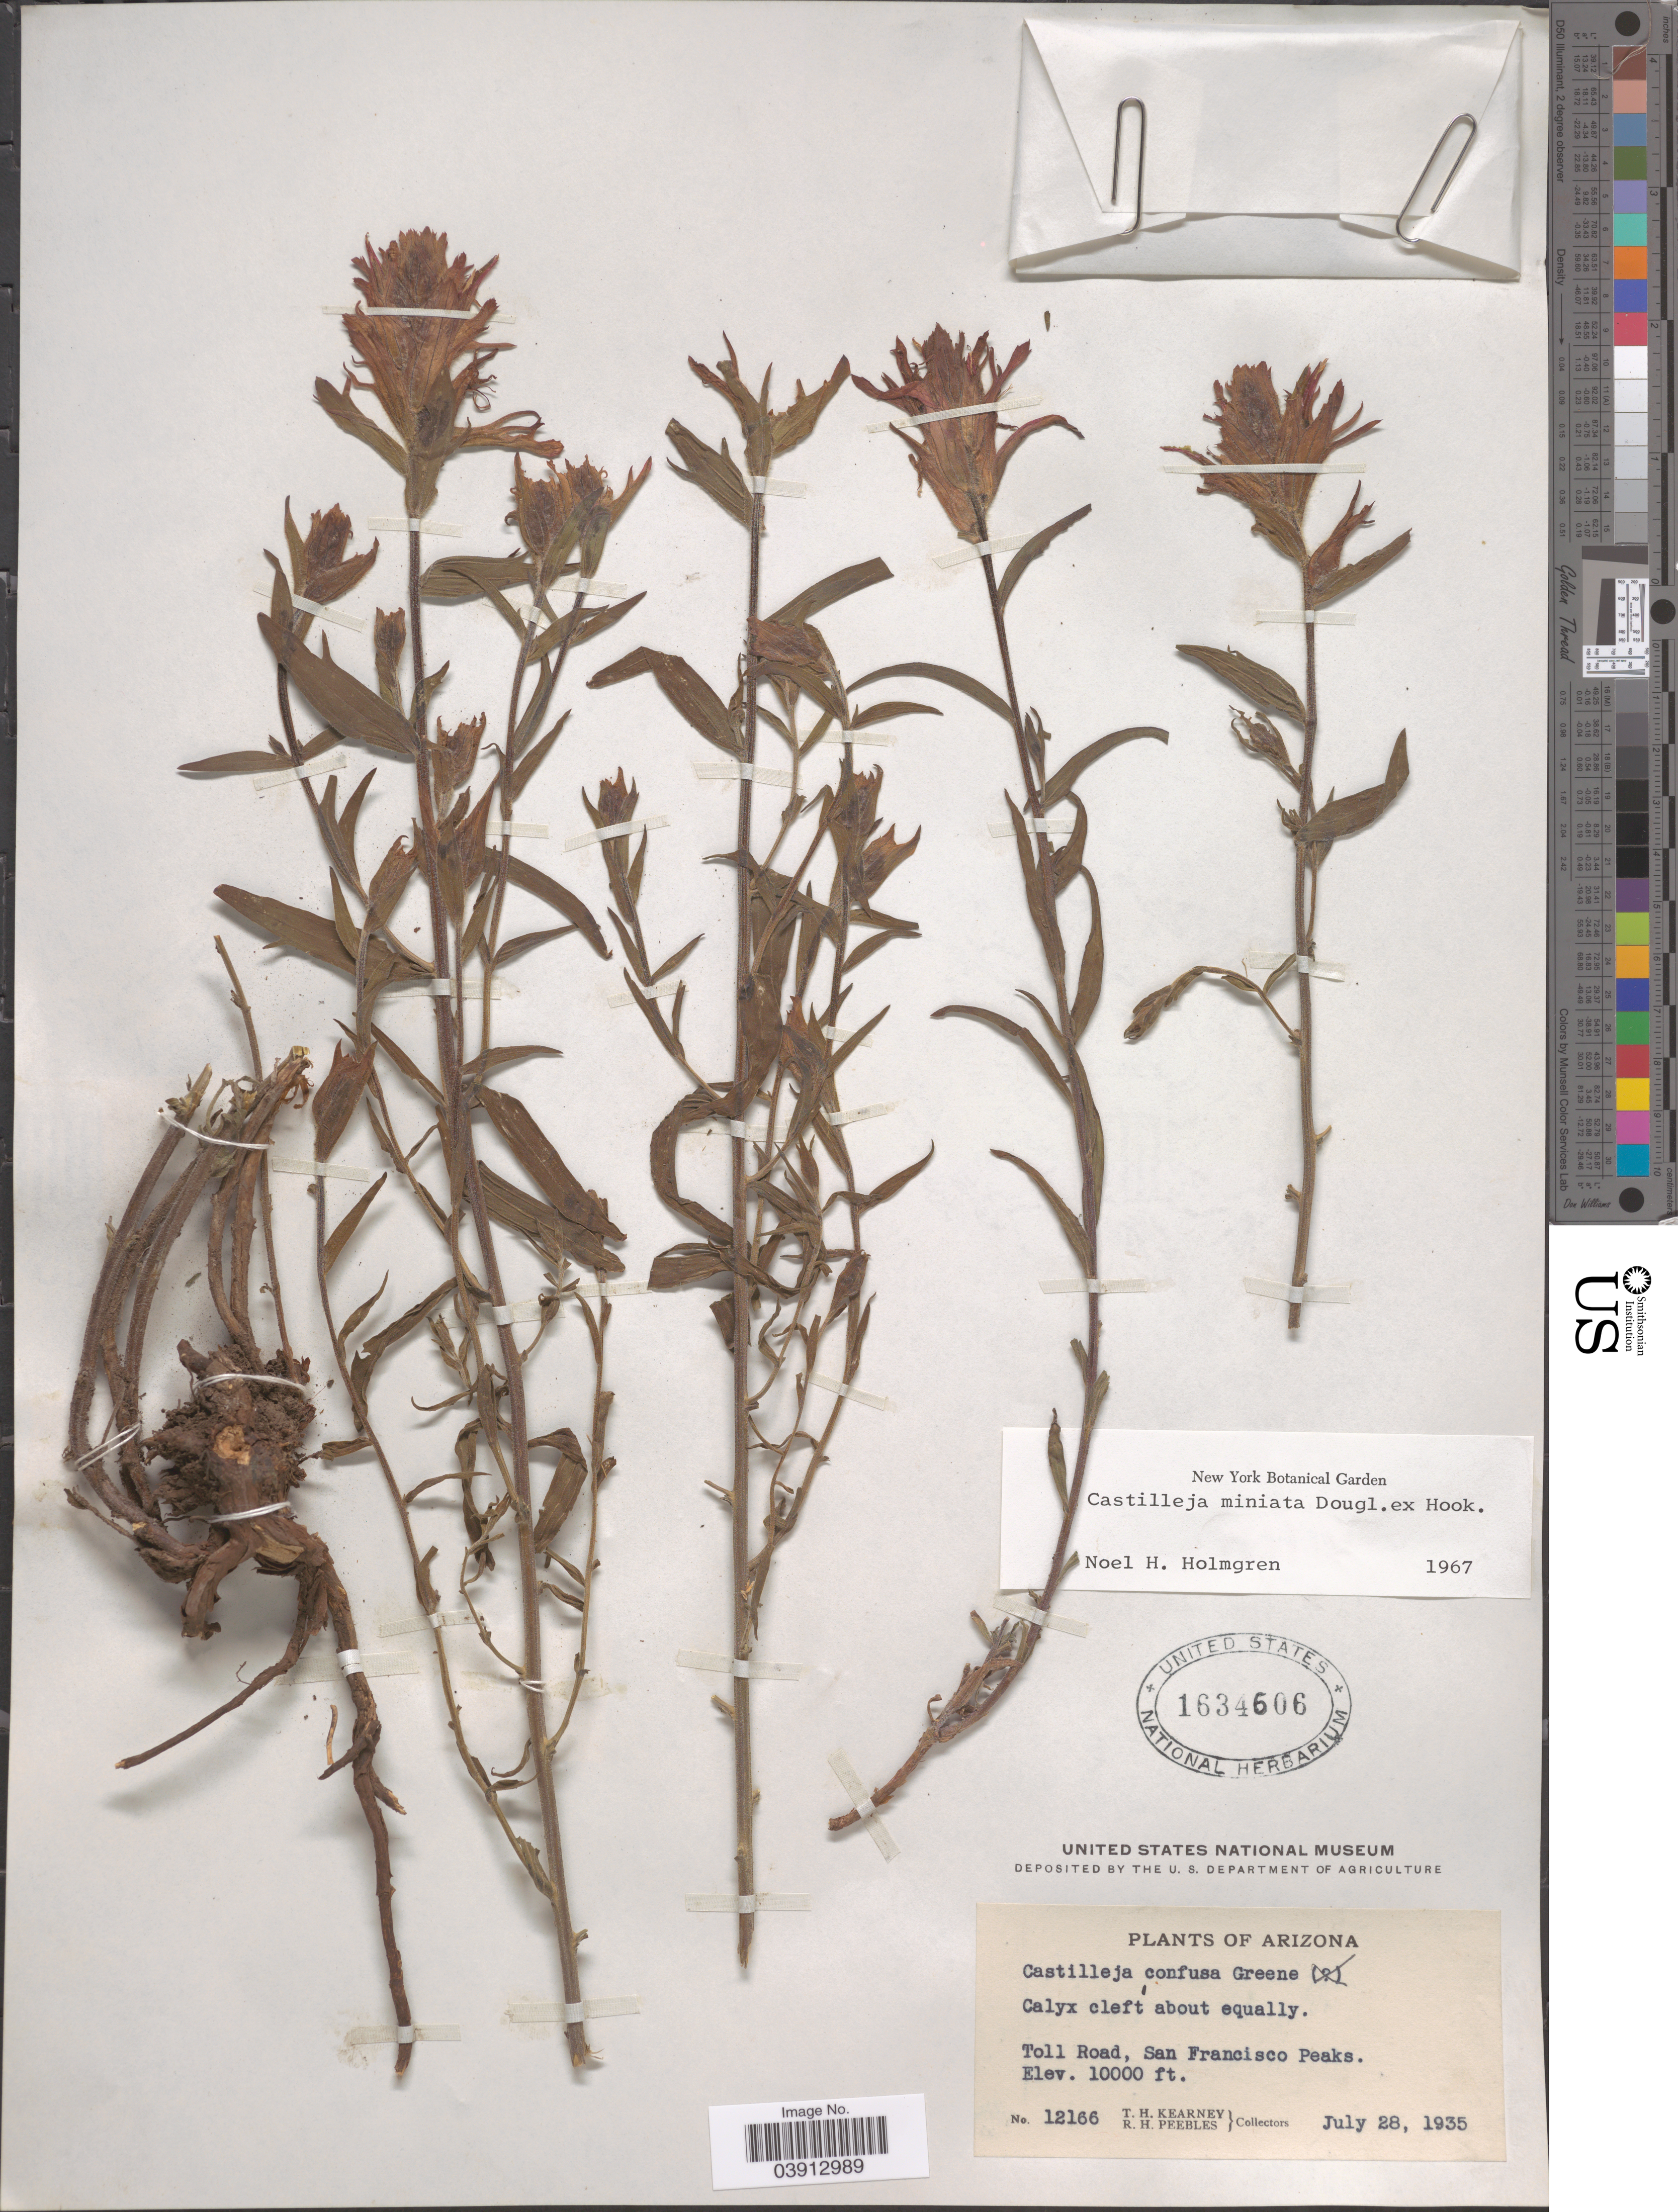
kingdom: Plantae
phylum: Tracheophyta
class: Magnoliopsida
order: Lamiales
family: Orobanchaceae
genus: Castilleja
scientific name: Castilleja miniata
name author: Douglas ex Hook.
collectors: T. H. Kearney & R. H. Peebles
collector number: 12166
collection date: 1935-07-28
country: United States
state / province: Arizona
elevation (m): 3048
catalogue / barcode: US 1634606